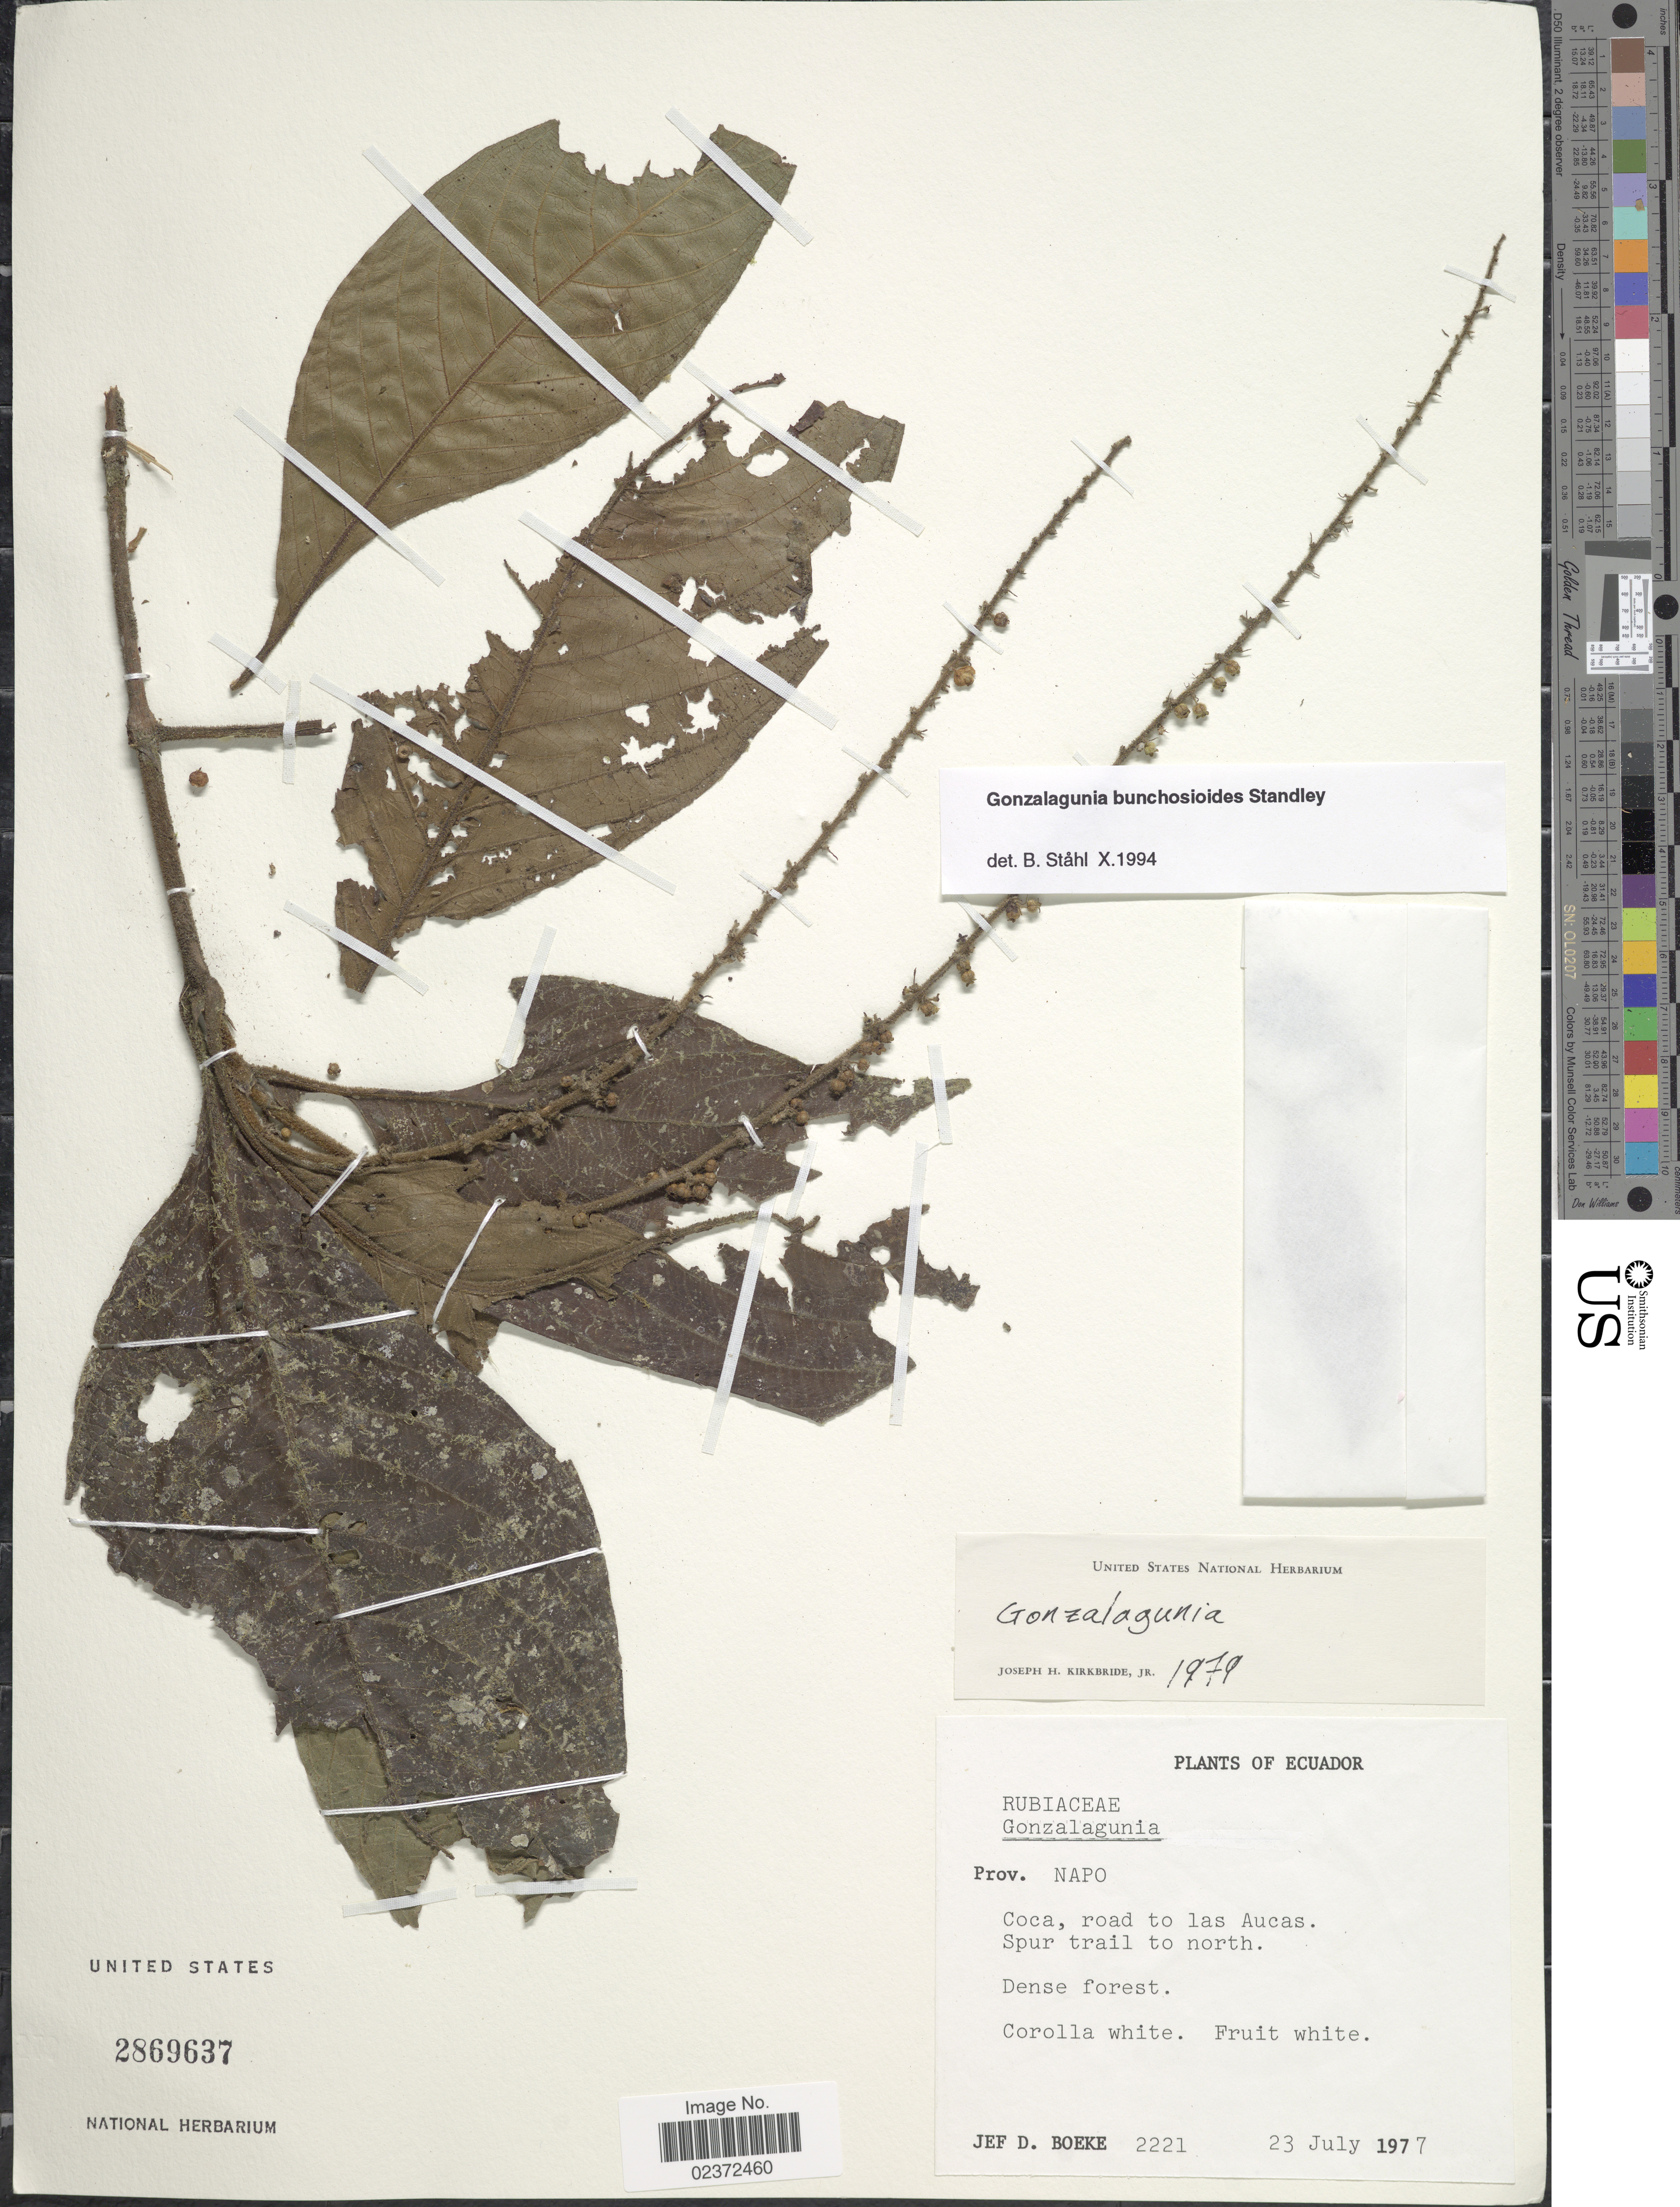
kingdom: Plantae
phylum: Tracheophyta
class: Magnoliopsida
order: Gentianales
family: Rubiaceae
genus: Gonzalagunia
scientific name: Gonzalagunia bunchosioides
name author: Standl.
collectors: J. Boeke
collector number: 2221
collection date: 1977-07-23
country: Ecuador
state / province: Napo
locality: Coca, road to las Aucas. Spur trail to north. Dense forest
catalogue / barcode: US 2869637